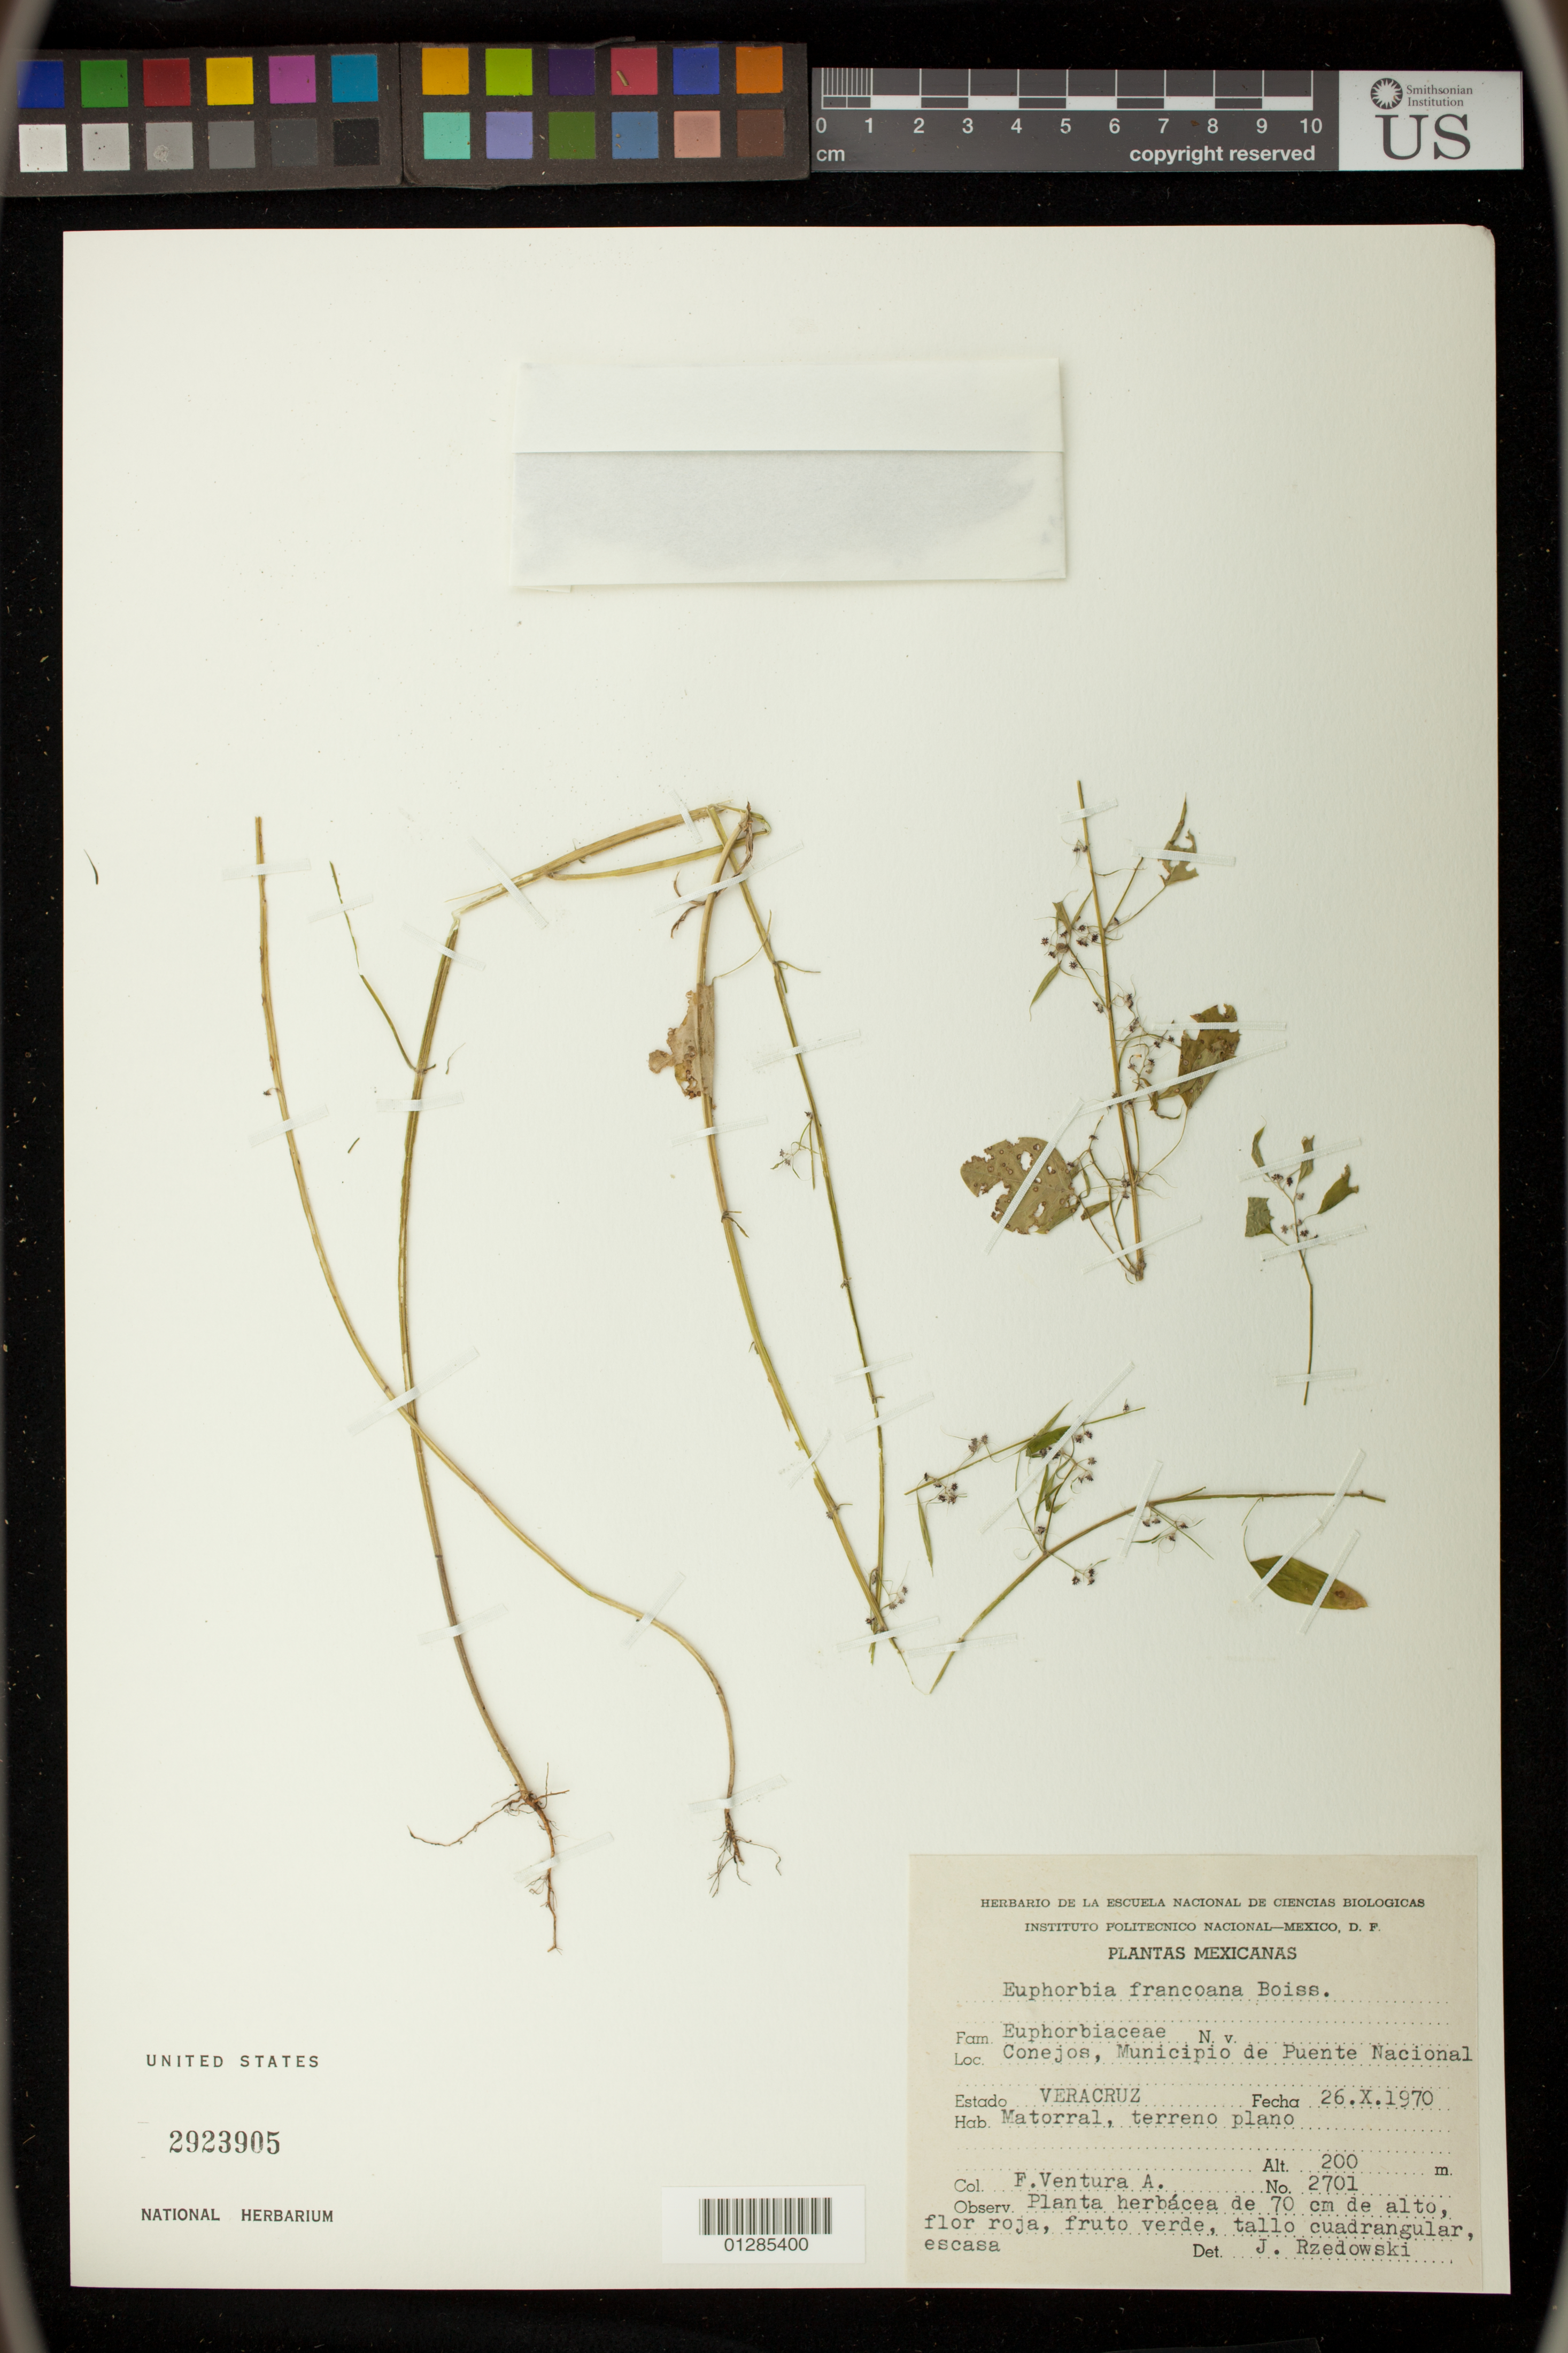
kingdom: Plantae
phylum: Tracheophyta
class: Magnoliopsida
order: Malpighiales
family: Euphorbiaceae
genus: Euphorbia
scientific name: Euphorbia francoana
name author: Boiss.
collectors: F. Ventura A.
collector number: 2701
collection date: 1970-10-26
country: Mexico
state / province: Veracruz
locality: Conejos, Municipio de Puente Nacional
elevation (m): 200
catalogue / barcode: US 2923905